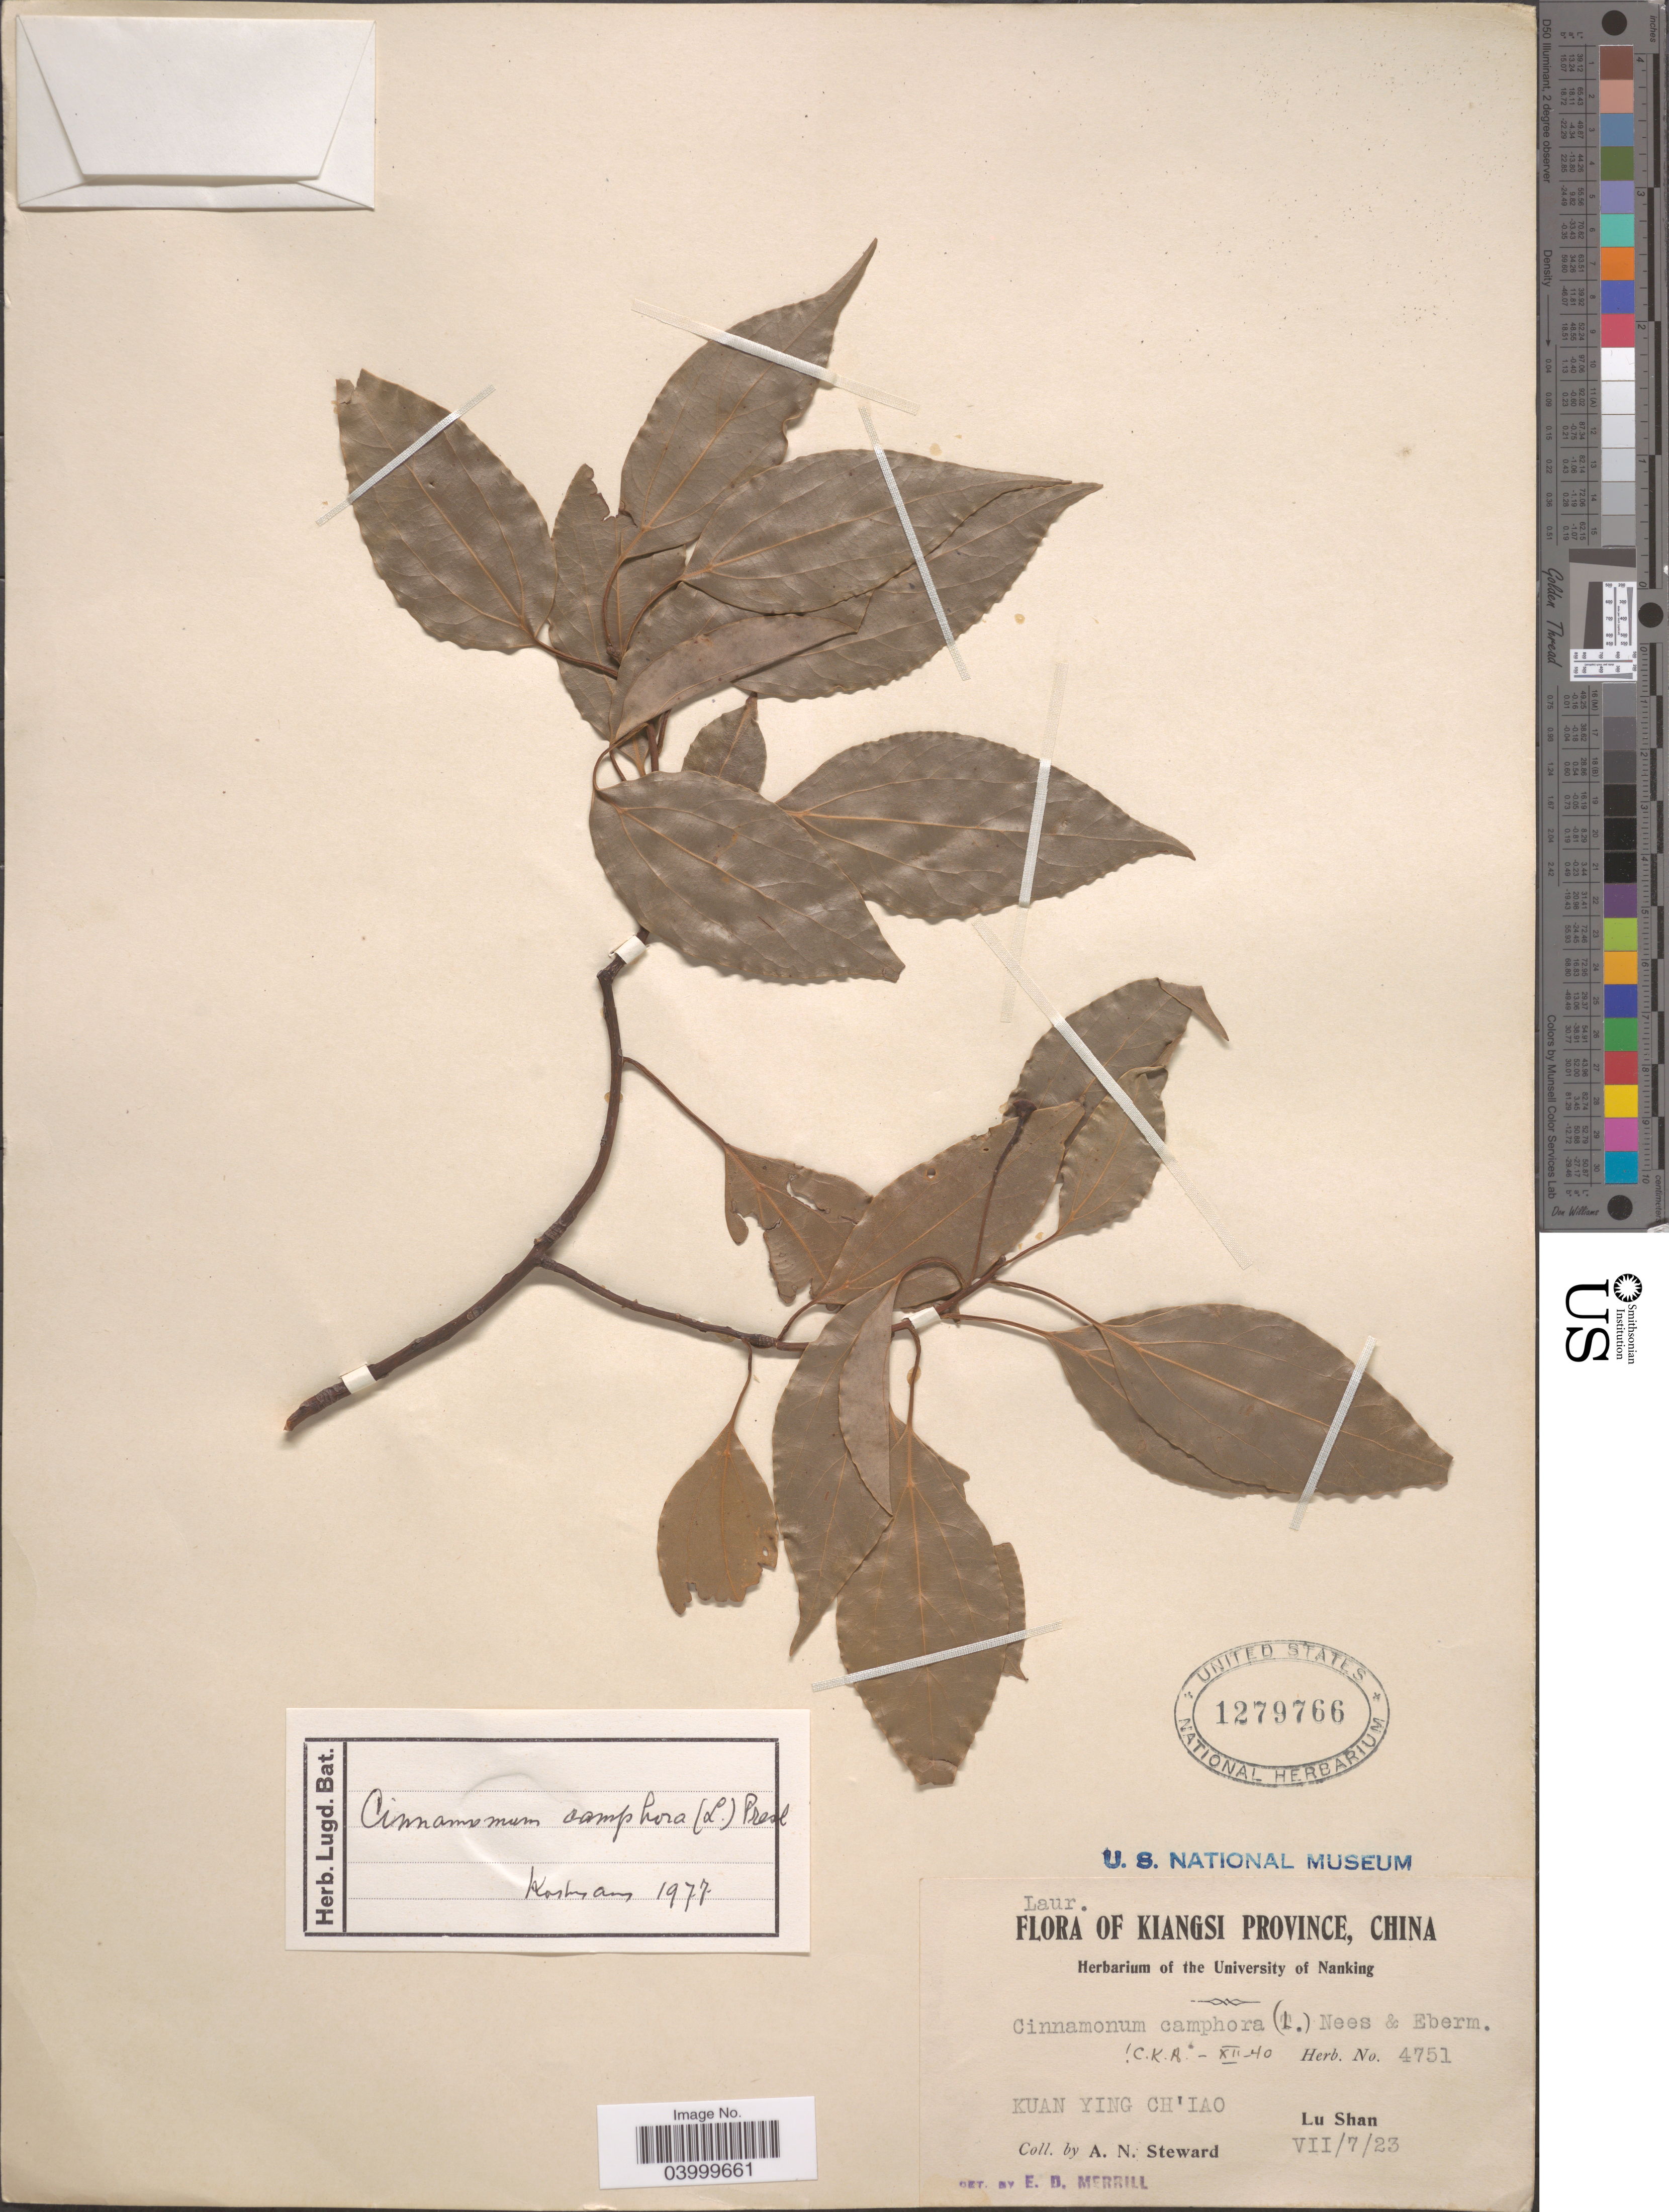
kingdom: Plantae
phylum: Tracheophyta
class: Magnoliopsida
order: Laurales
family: Lauraceae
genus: Cinnamomum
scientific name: Cinnamomum camphora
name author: (L.) J. Presl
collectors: A. N. Steward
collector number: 4751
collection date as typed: Transcribed d/m/y: 7/7/23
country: China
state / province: Jiangxi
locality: Kiangsi Province. Kuan Ying Ch'Iao. Lu Shan.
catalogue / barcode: US 1279766